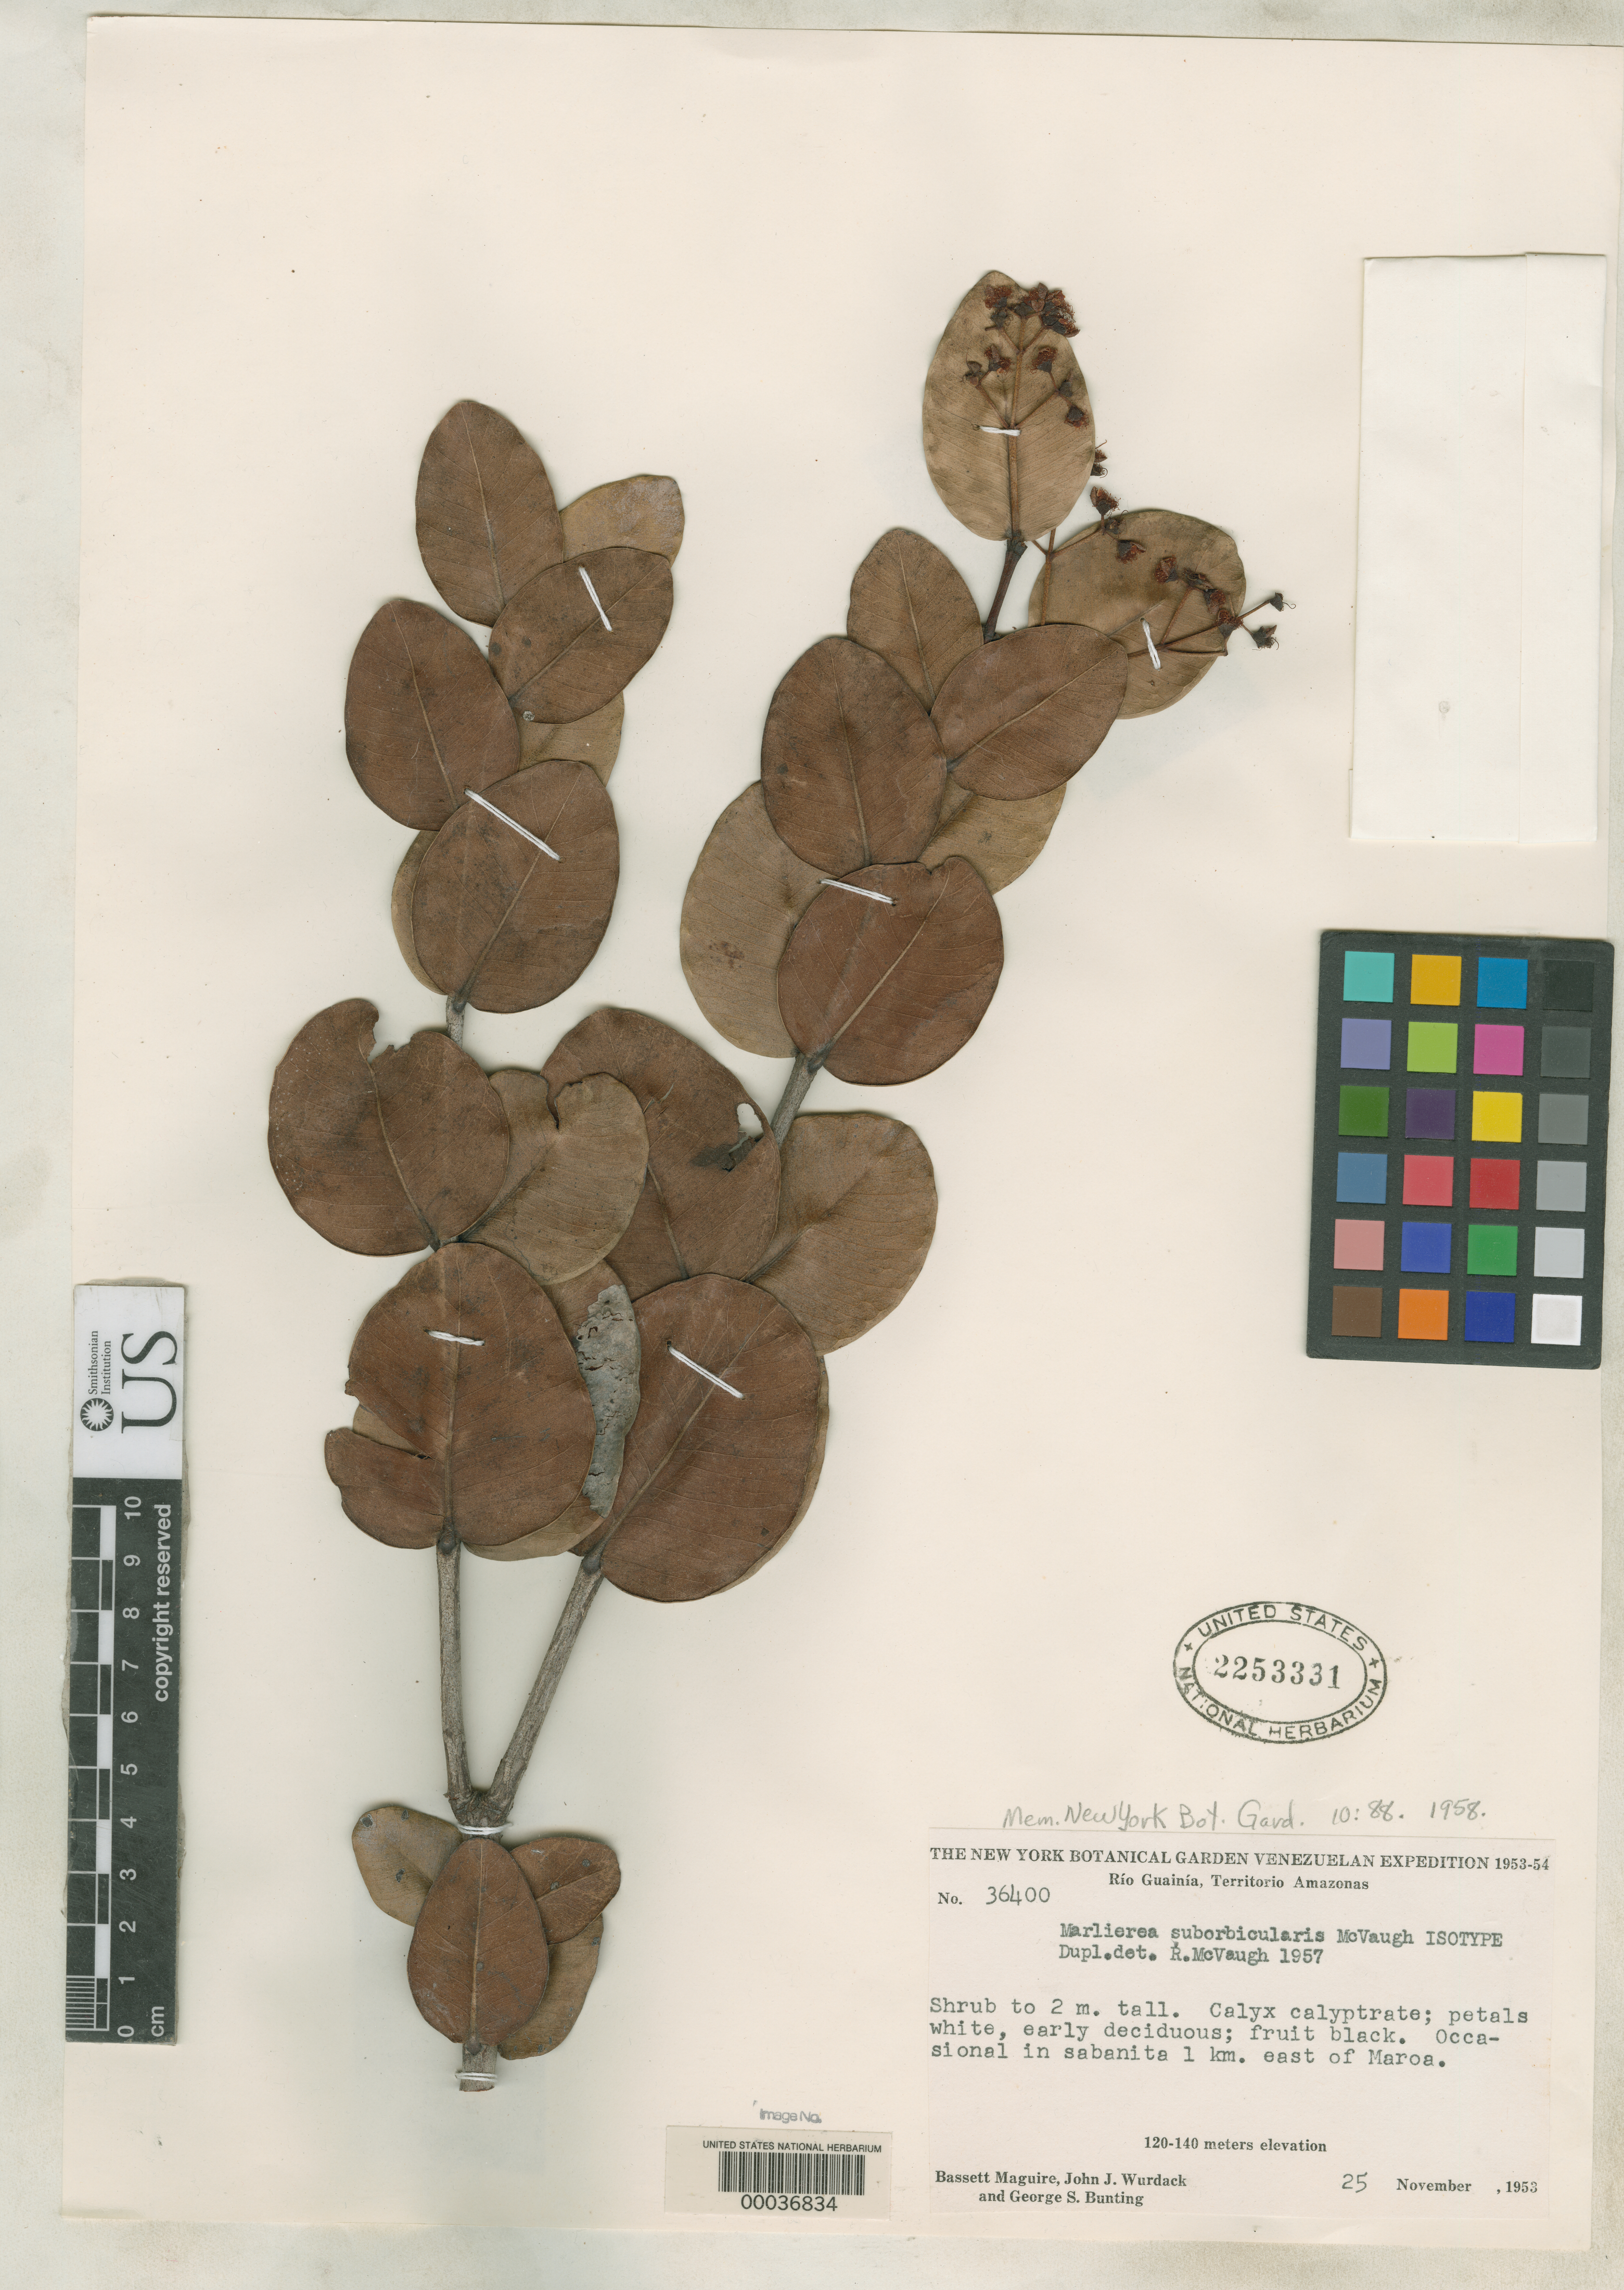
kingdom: Plantae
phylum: Tracheophyta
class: Magnoliopsida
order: Myrtales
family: Myrtaceae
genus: Marlierea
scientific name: Marlierea suborbicularis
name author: McVaugh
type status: Isotype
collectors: B. Maguire, J. J. Wurdack & G. S. Bunting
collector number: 36400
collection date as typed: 25 Nov 1953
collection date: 1953-11-25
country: Venezuela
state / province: Amazonas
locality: Rio Tuainia, east of Maros.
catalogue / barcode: US 2253331